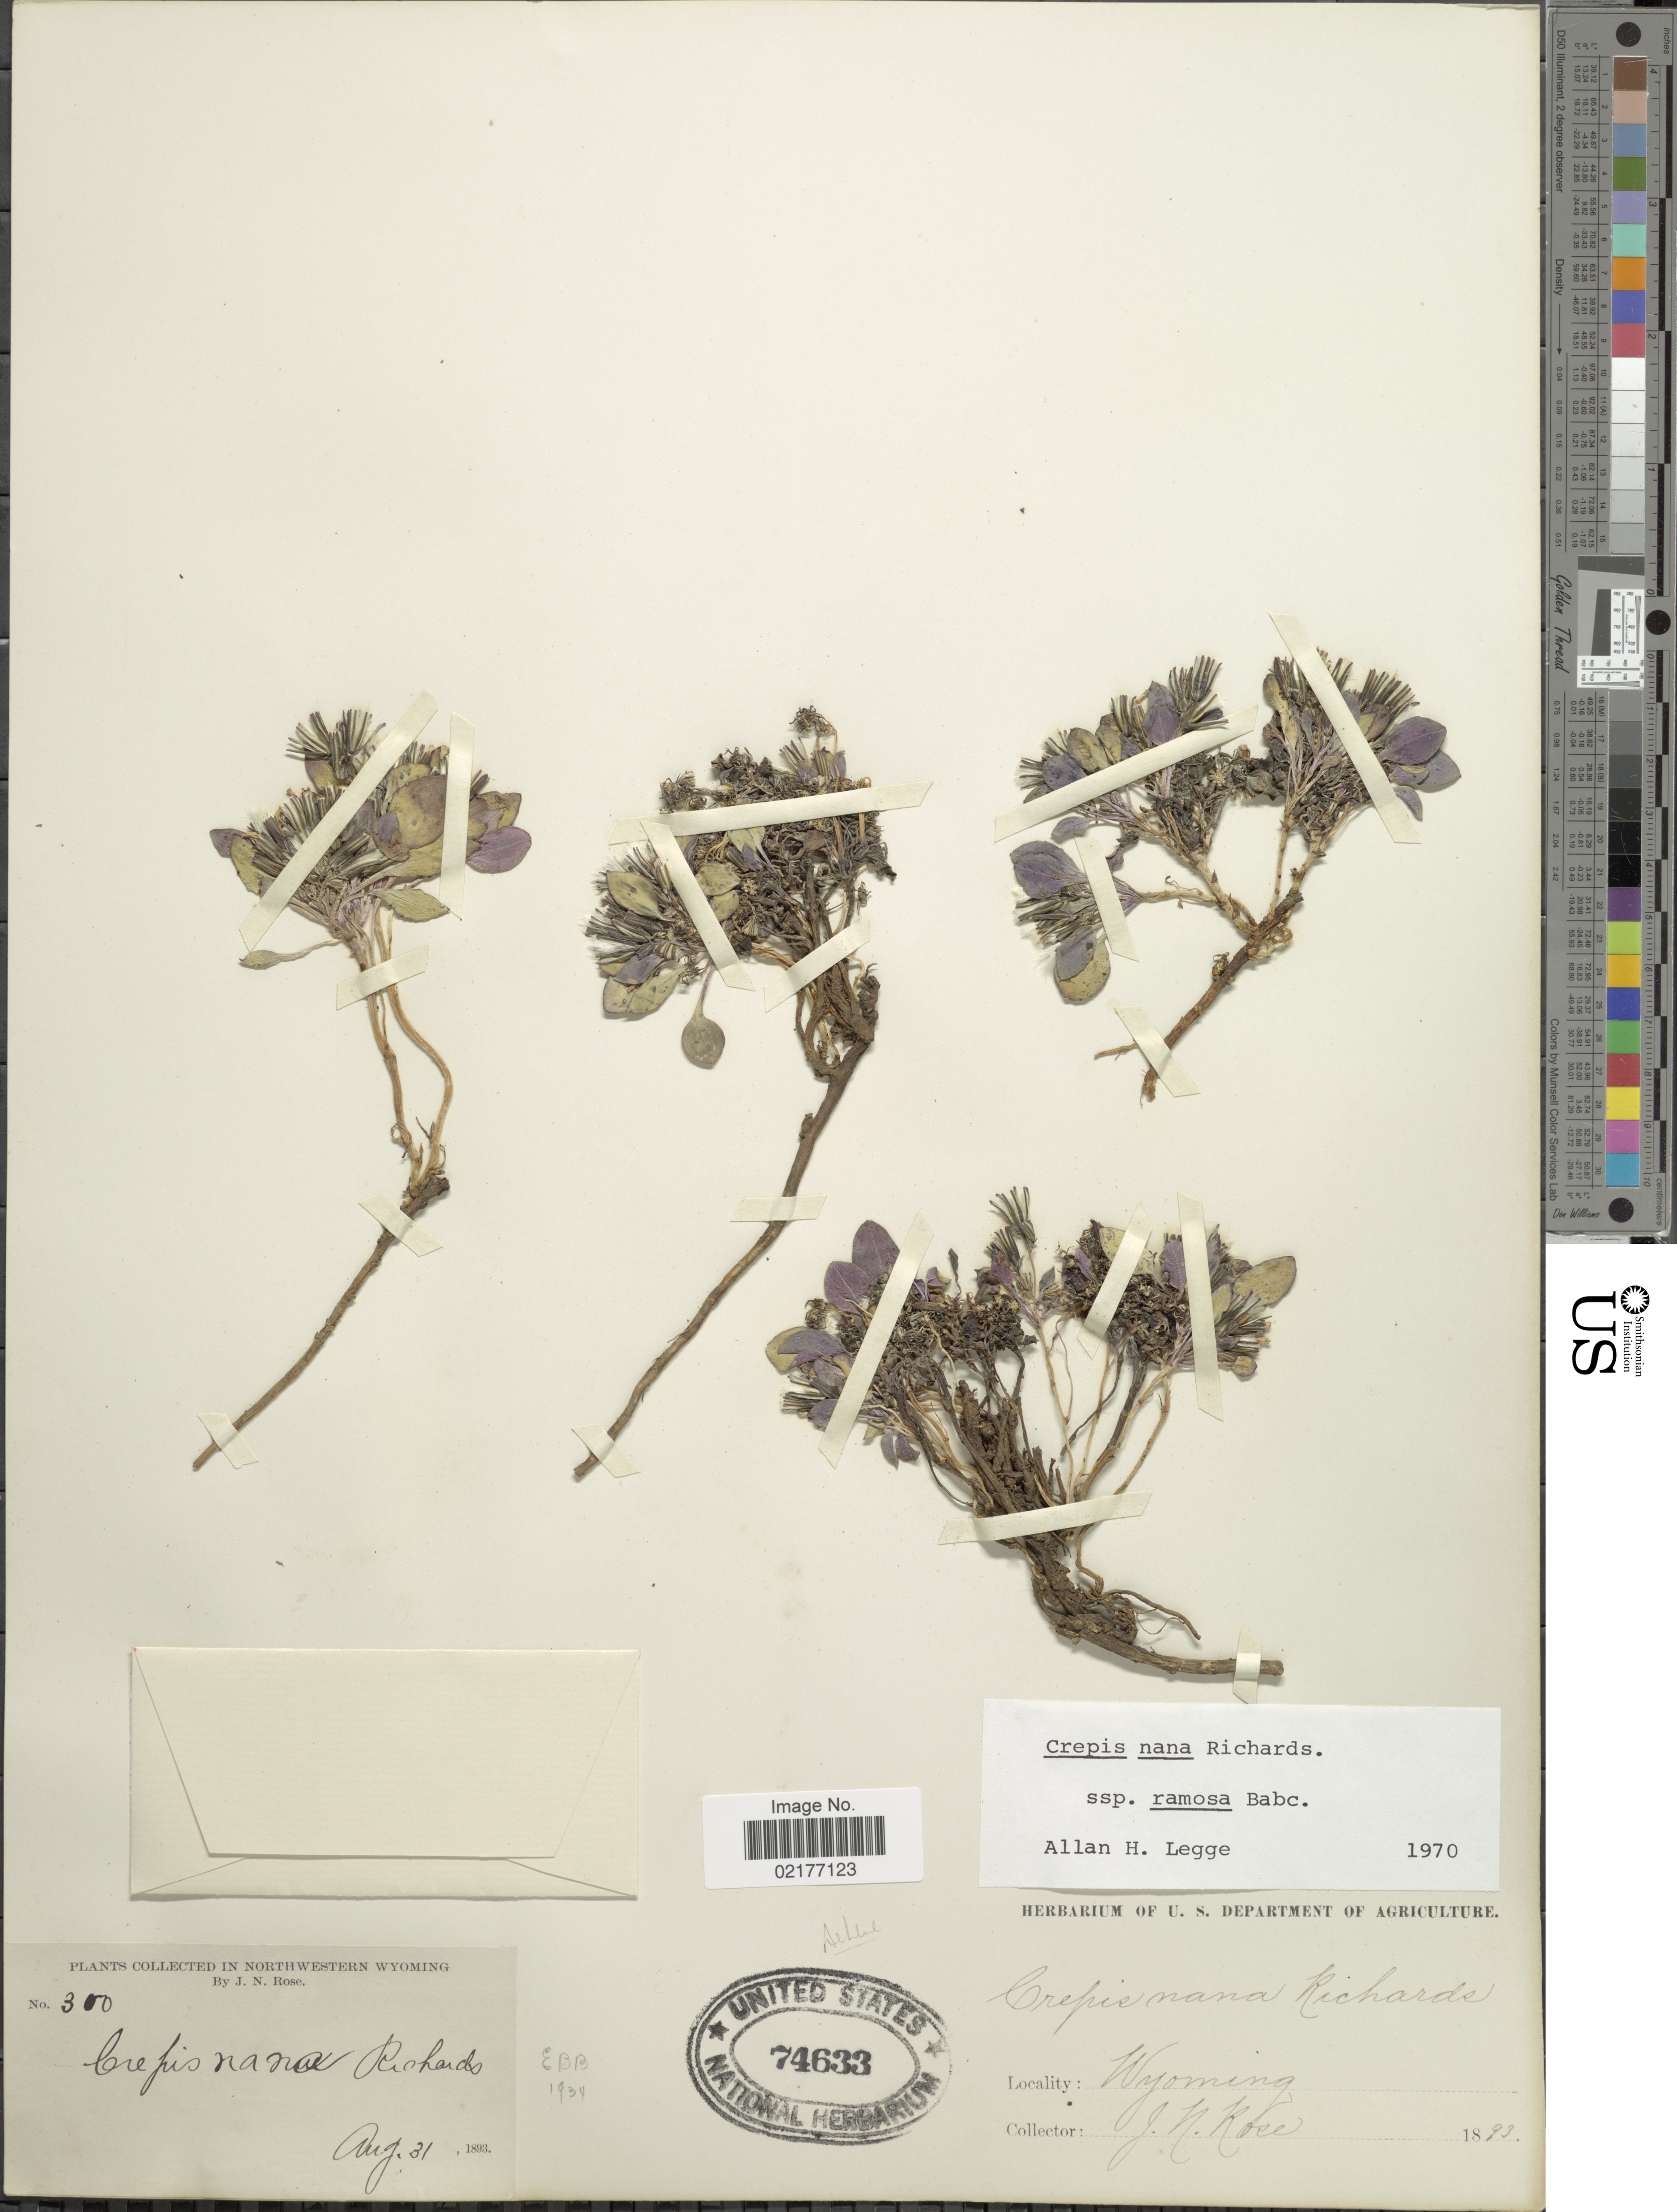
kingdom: Plantae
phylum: Tracheophyta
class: Magnoliopsida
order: Asterales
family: Asteraceae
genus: Askellia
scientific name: Askellia pygmaea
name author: (Ledeb.) Sennikov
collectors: J. N. Rose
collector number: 300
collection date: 1893-08-31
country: United States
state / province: Wyoming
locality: In Northwestern Wyoming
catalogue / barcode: US 74633